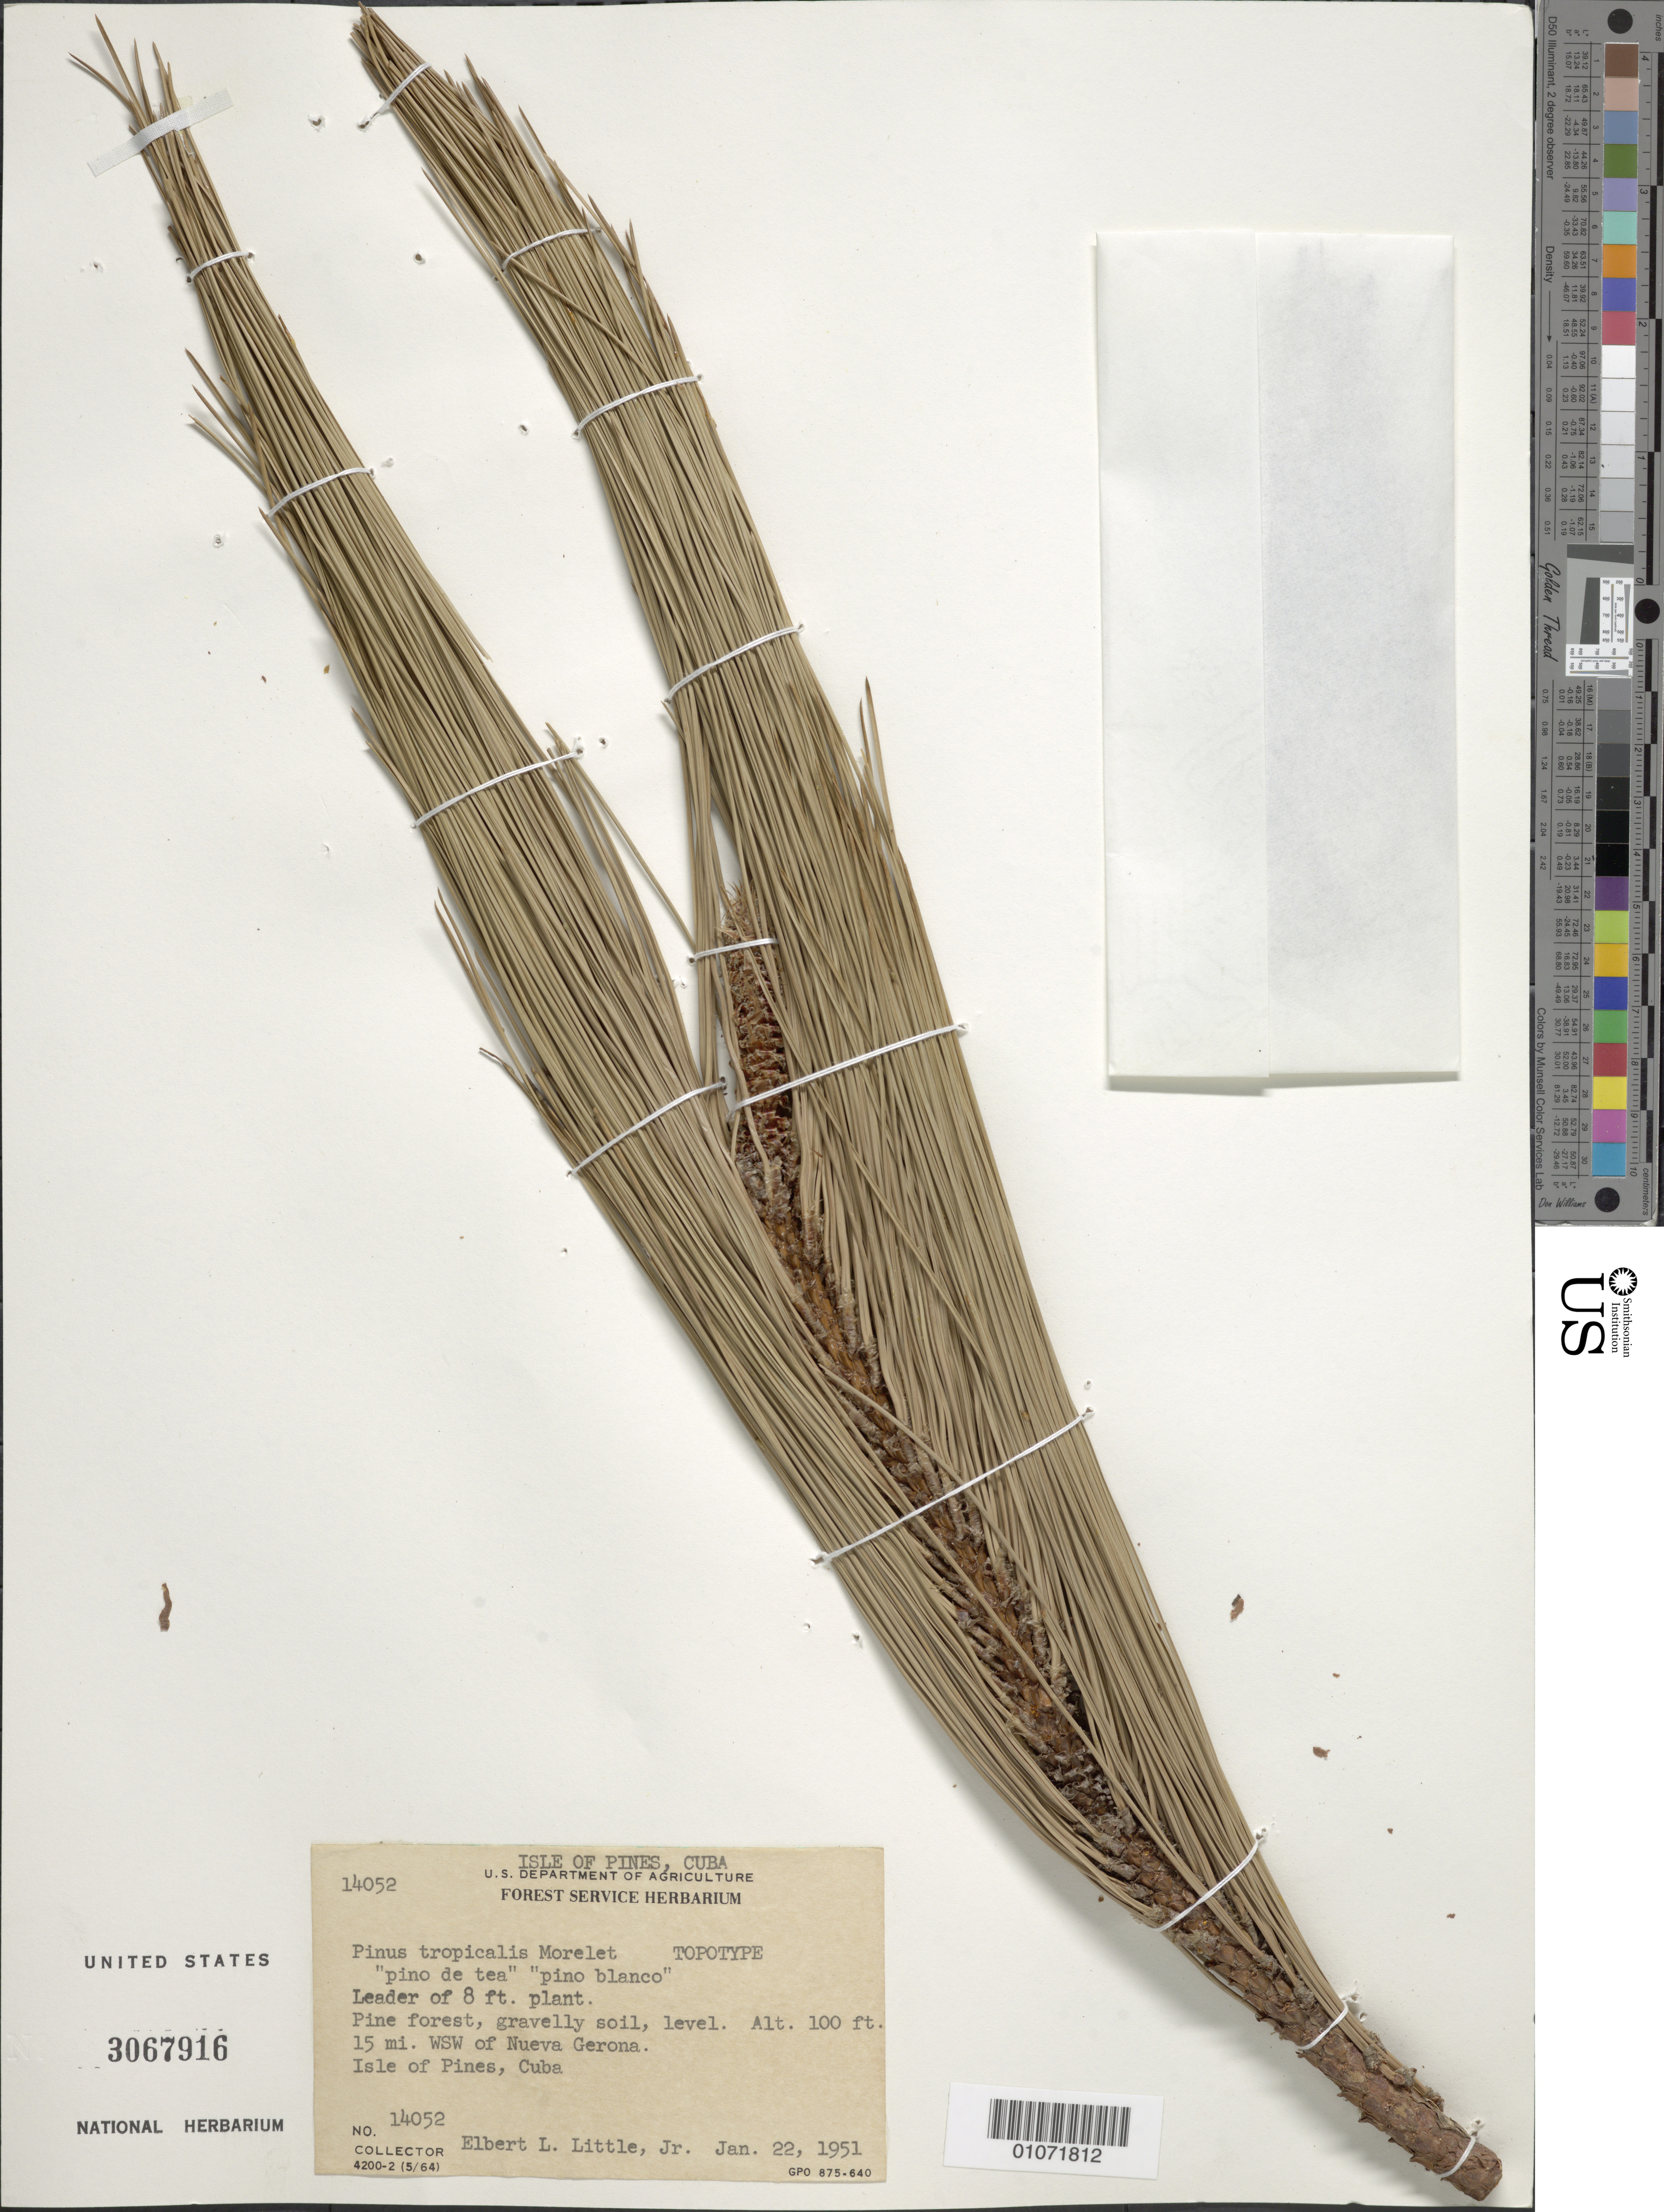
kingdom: Plantae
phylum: Tracheophyta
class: Pinopsida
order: Pinales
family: Pinaceae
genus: Pinus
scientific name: Pinus tropicalis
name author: Morelet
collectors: E. L. Little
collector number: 14052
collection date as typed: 22 Jan 1951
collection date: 1951-01-22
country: Cuba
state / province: Isla de La Juventud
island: Isla de la Juventud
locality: Pine forest, gravelly soil, level 15m WSW of Nueva Gerona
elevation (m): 30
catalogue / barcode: US 3067916